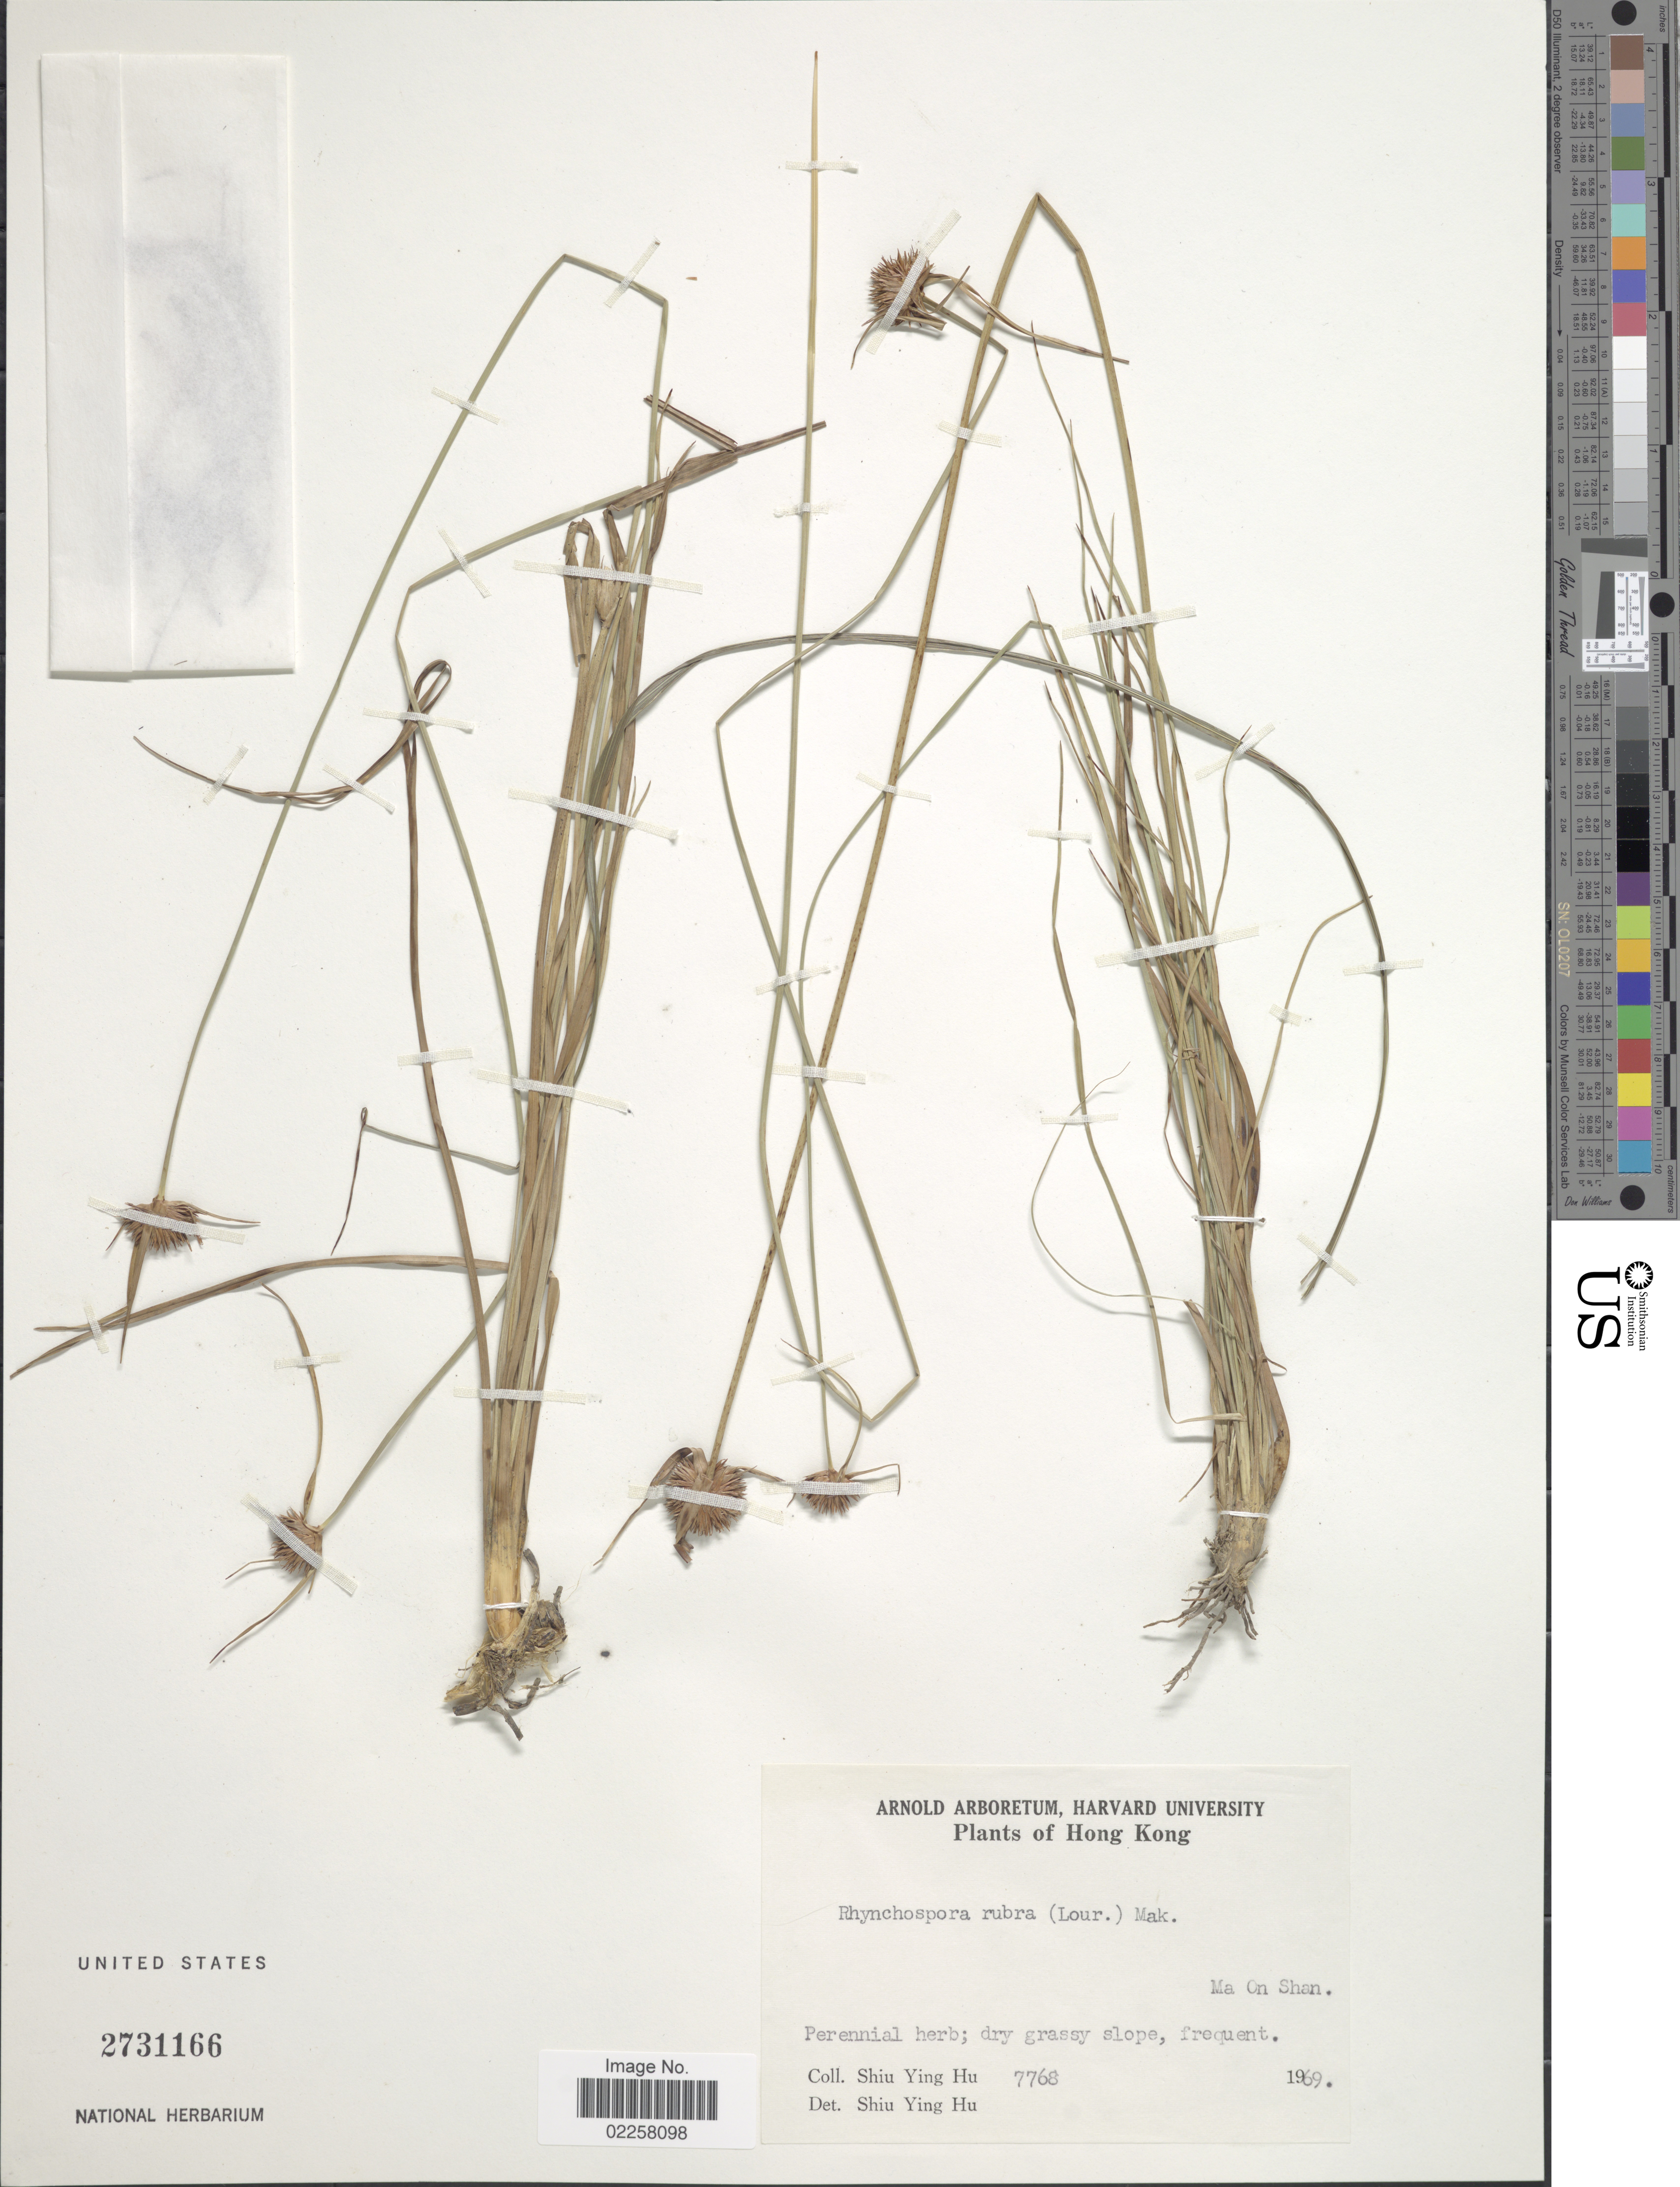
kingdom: Plantae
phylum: Tracheophyta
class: Liliopsida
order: Poales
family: Cyperaceae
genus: Rhynchospora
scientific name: Rhynchospora rubra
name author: (Lour.) Makino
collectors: S. Y. Hu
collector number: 7768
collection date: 1969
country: China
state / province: Hong Kong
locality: Ma On Shan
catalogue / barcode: US 2731166